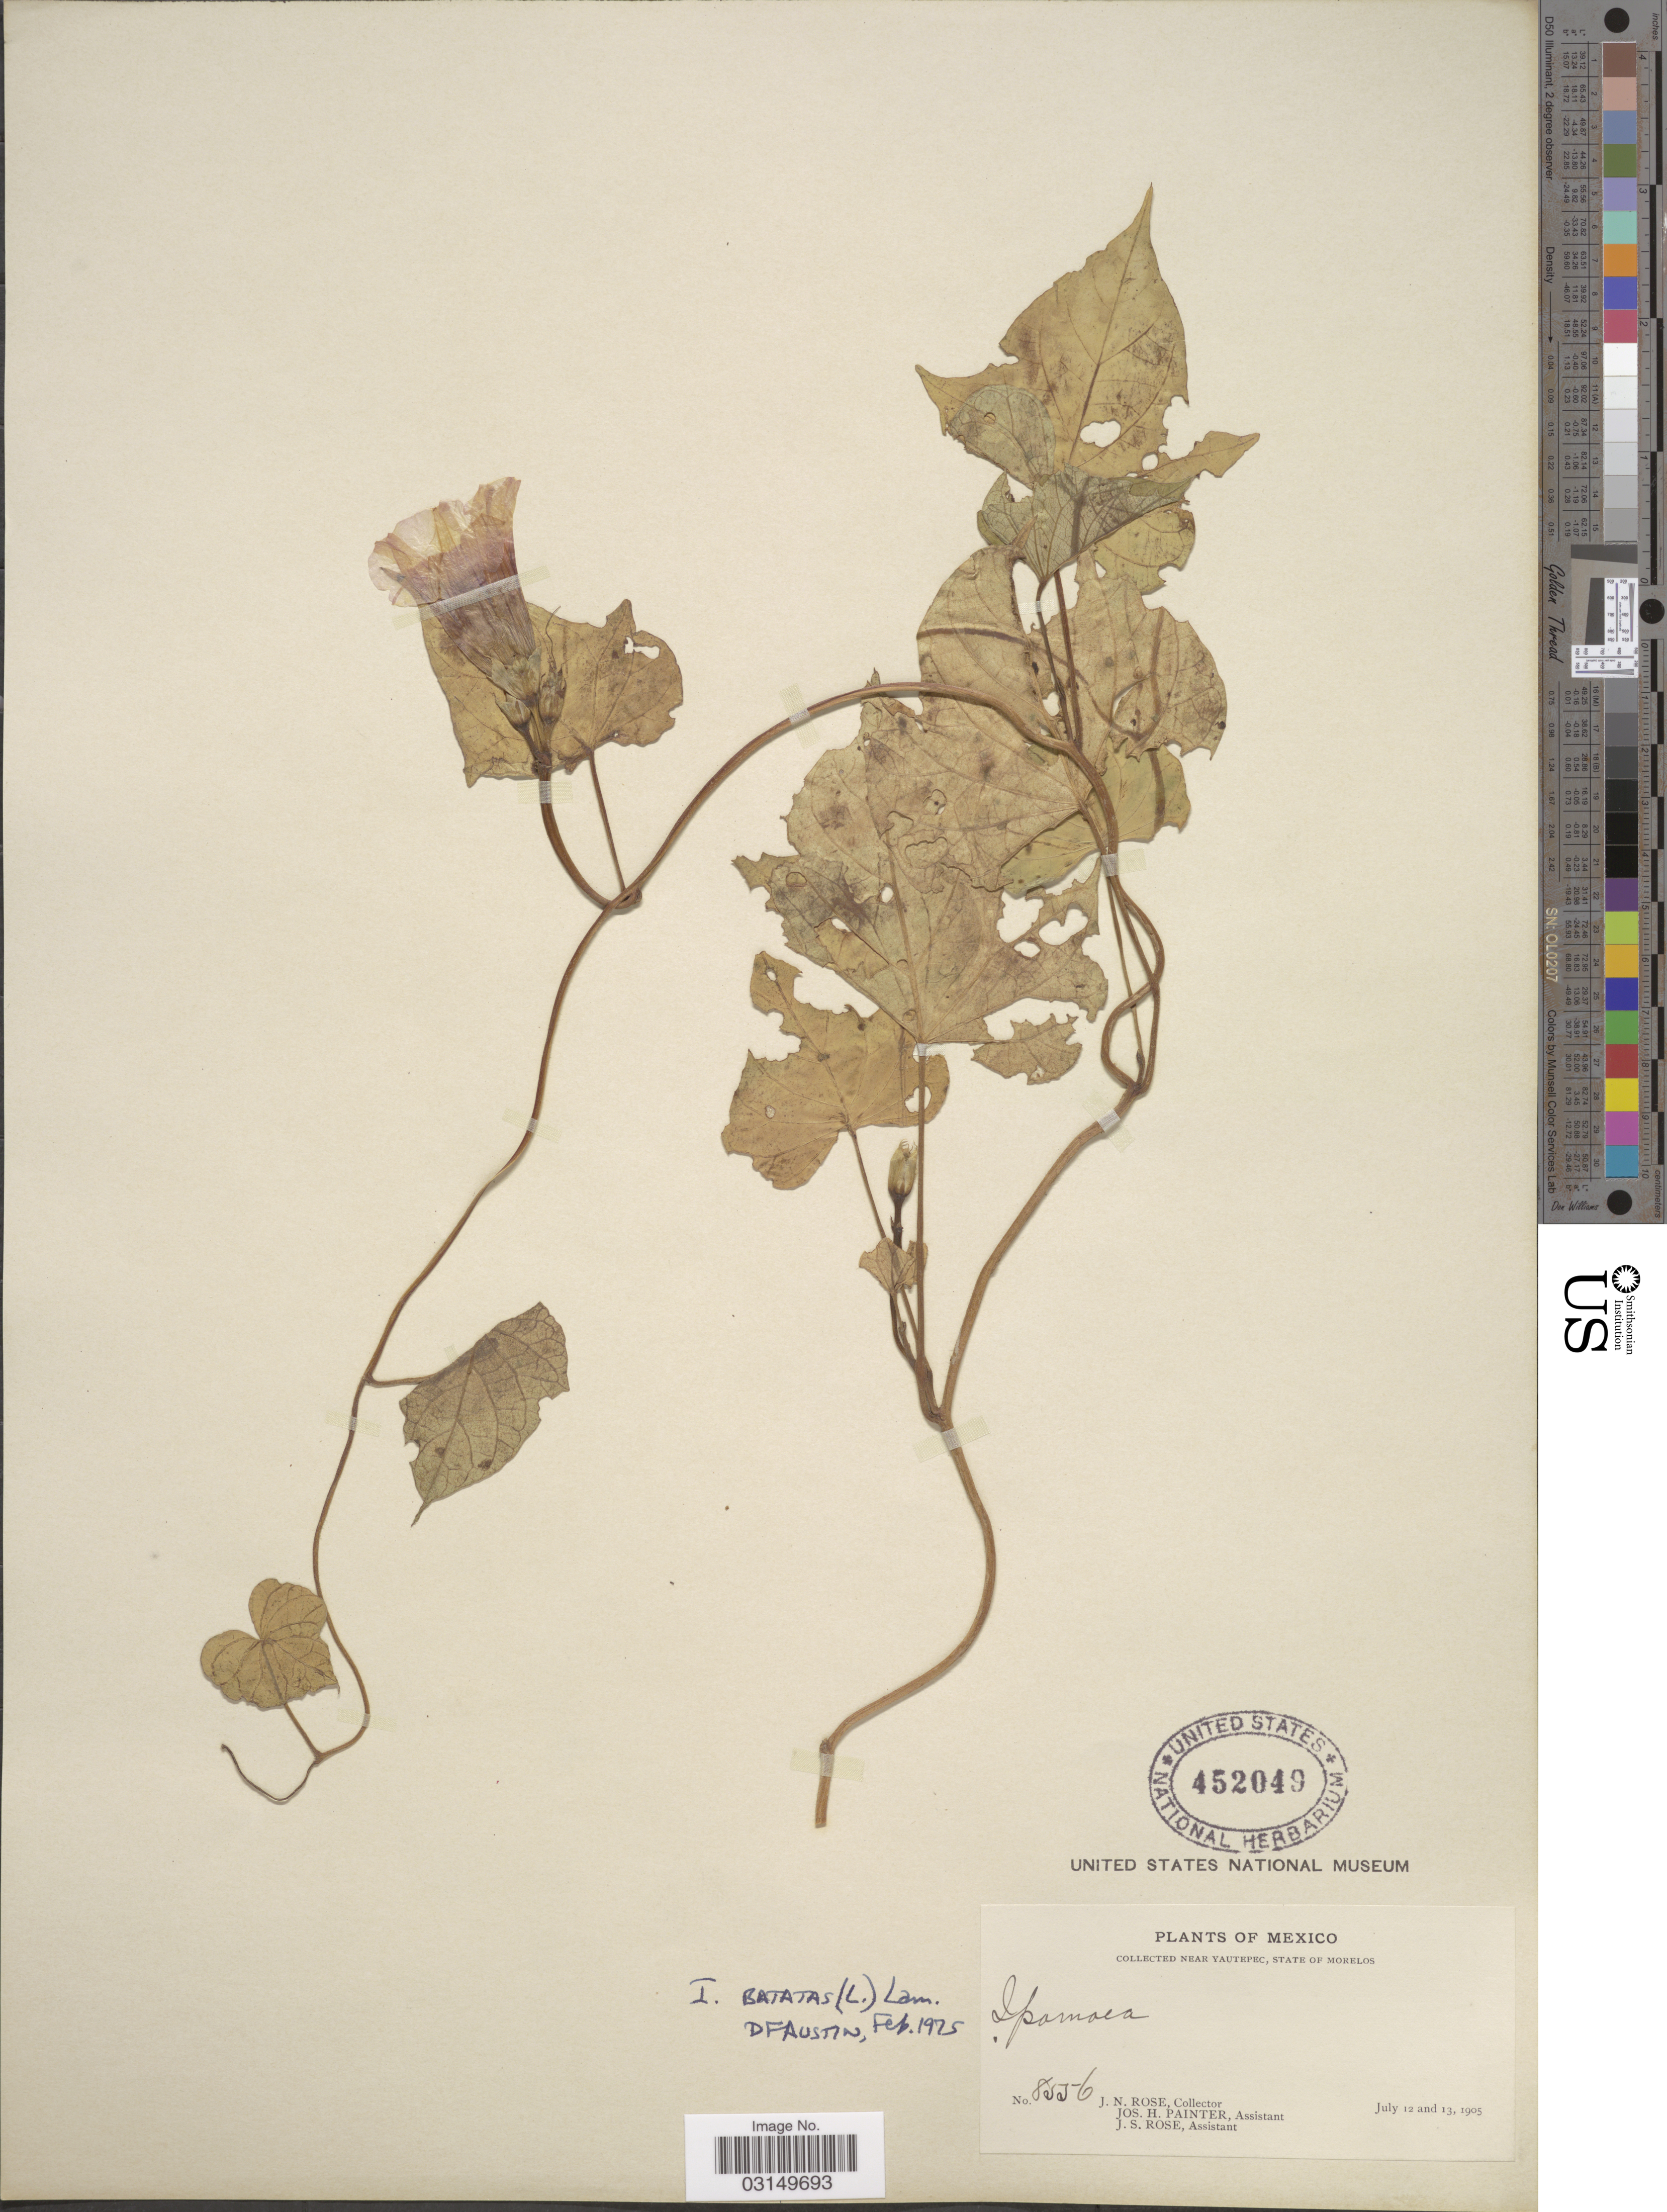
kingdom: Plantae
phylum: Tracheophyta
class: Magnoliopsida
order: Solanales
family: Convolvulaceae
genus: Ipomoea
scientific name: Ipomoea batatas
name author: (L.) Lam.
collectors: J. N. Rose, J. H. Painter & J. S. Rose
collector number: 8556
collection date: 1905-07-12/1905-07-13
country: Mexico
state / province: Morelos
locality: Near Yautepec.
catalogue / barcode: US 452049